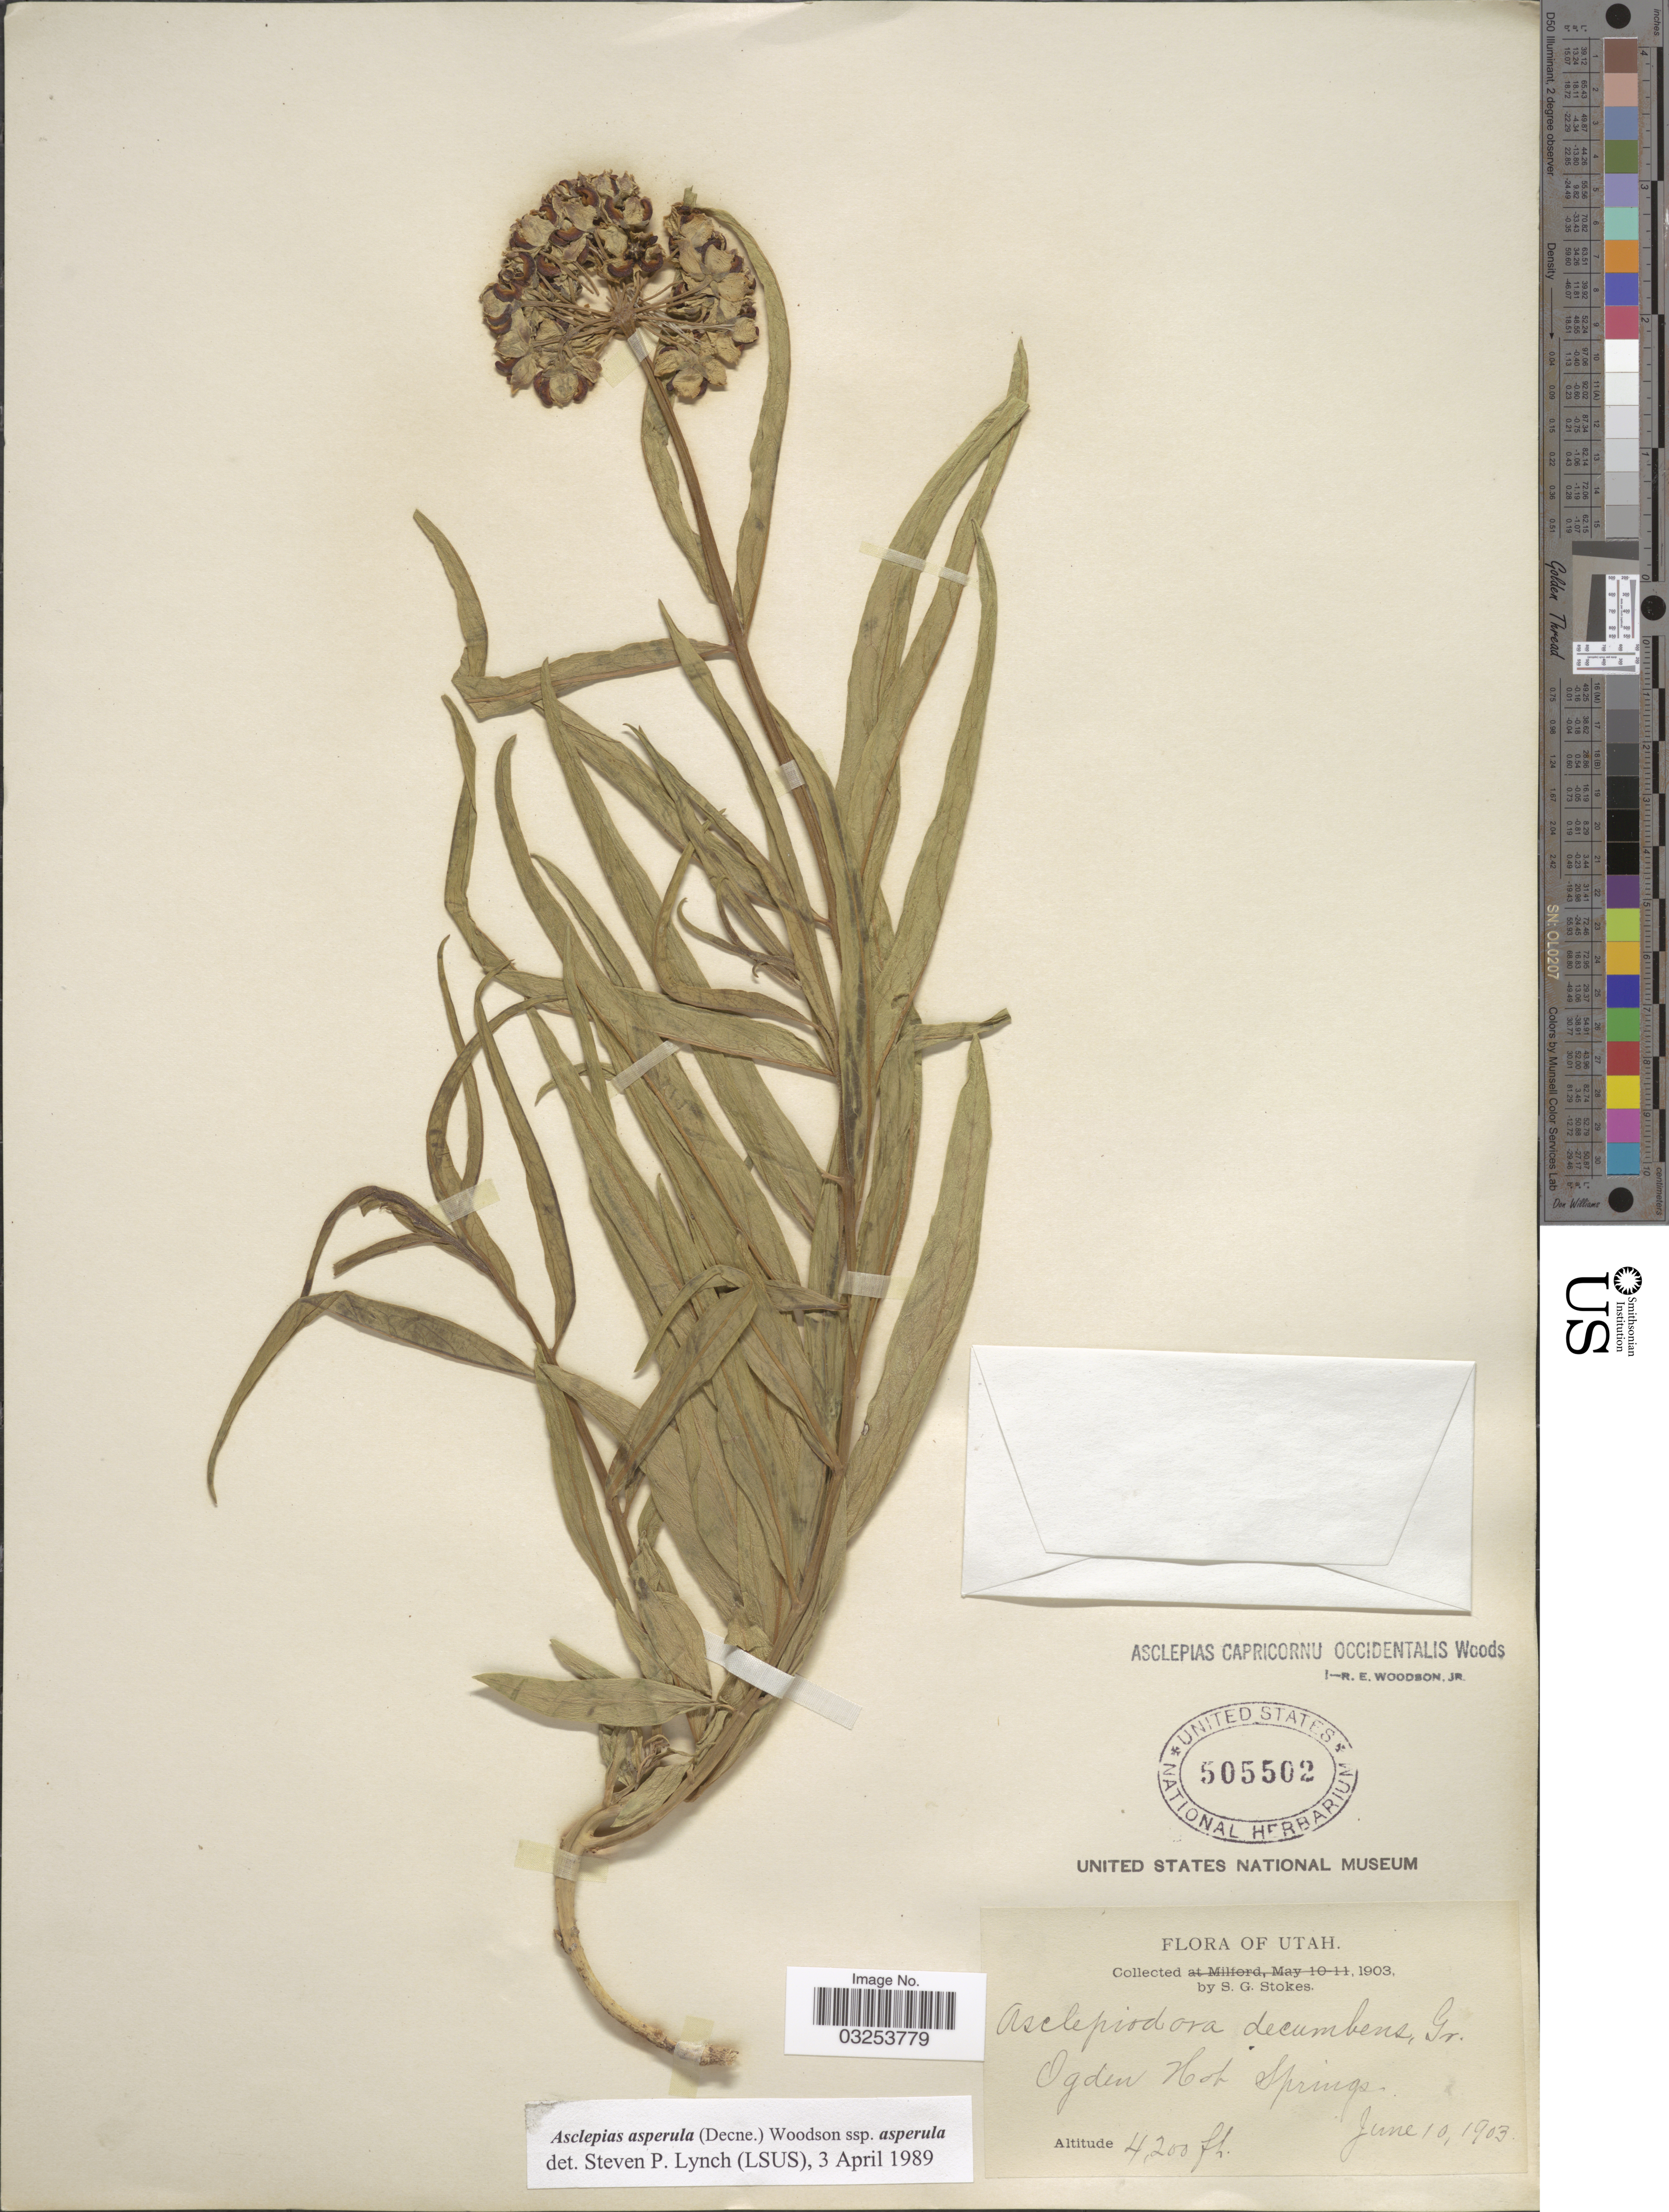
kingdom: Plantae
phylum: Tracheophyta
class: Magnoliopsida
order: Gentianales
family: Apocynaceae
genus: Asclepias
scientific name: Asclepias asperula subsp. asperula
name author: (Decne.) Woodson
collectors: S. G. Stokes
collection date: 1903-06-10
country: United States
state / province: Utah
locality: Ogden Hot Springs.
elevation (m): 1280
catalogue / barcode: US 505502